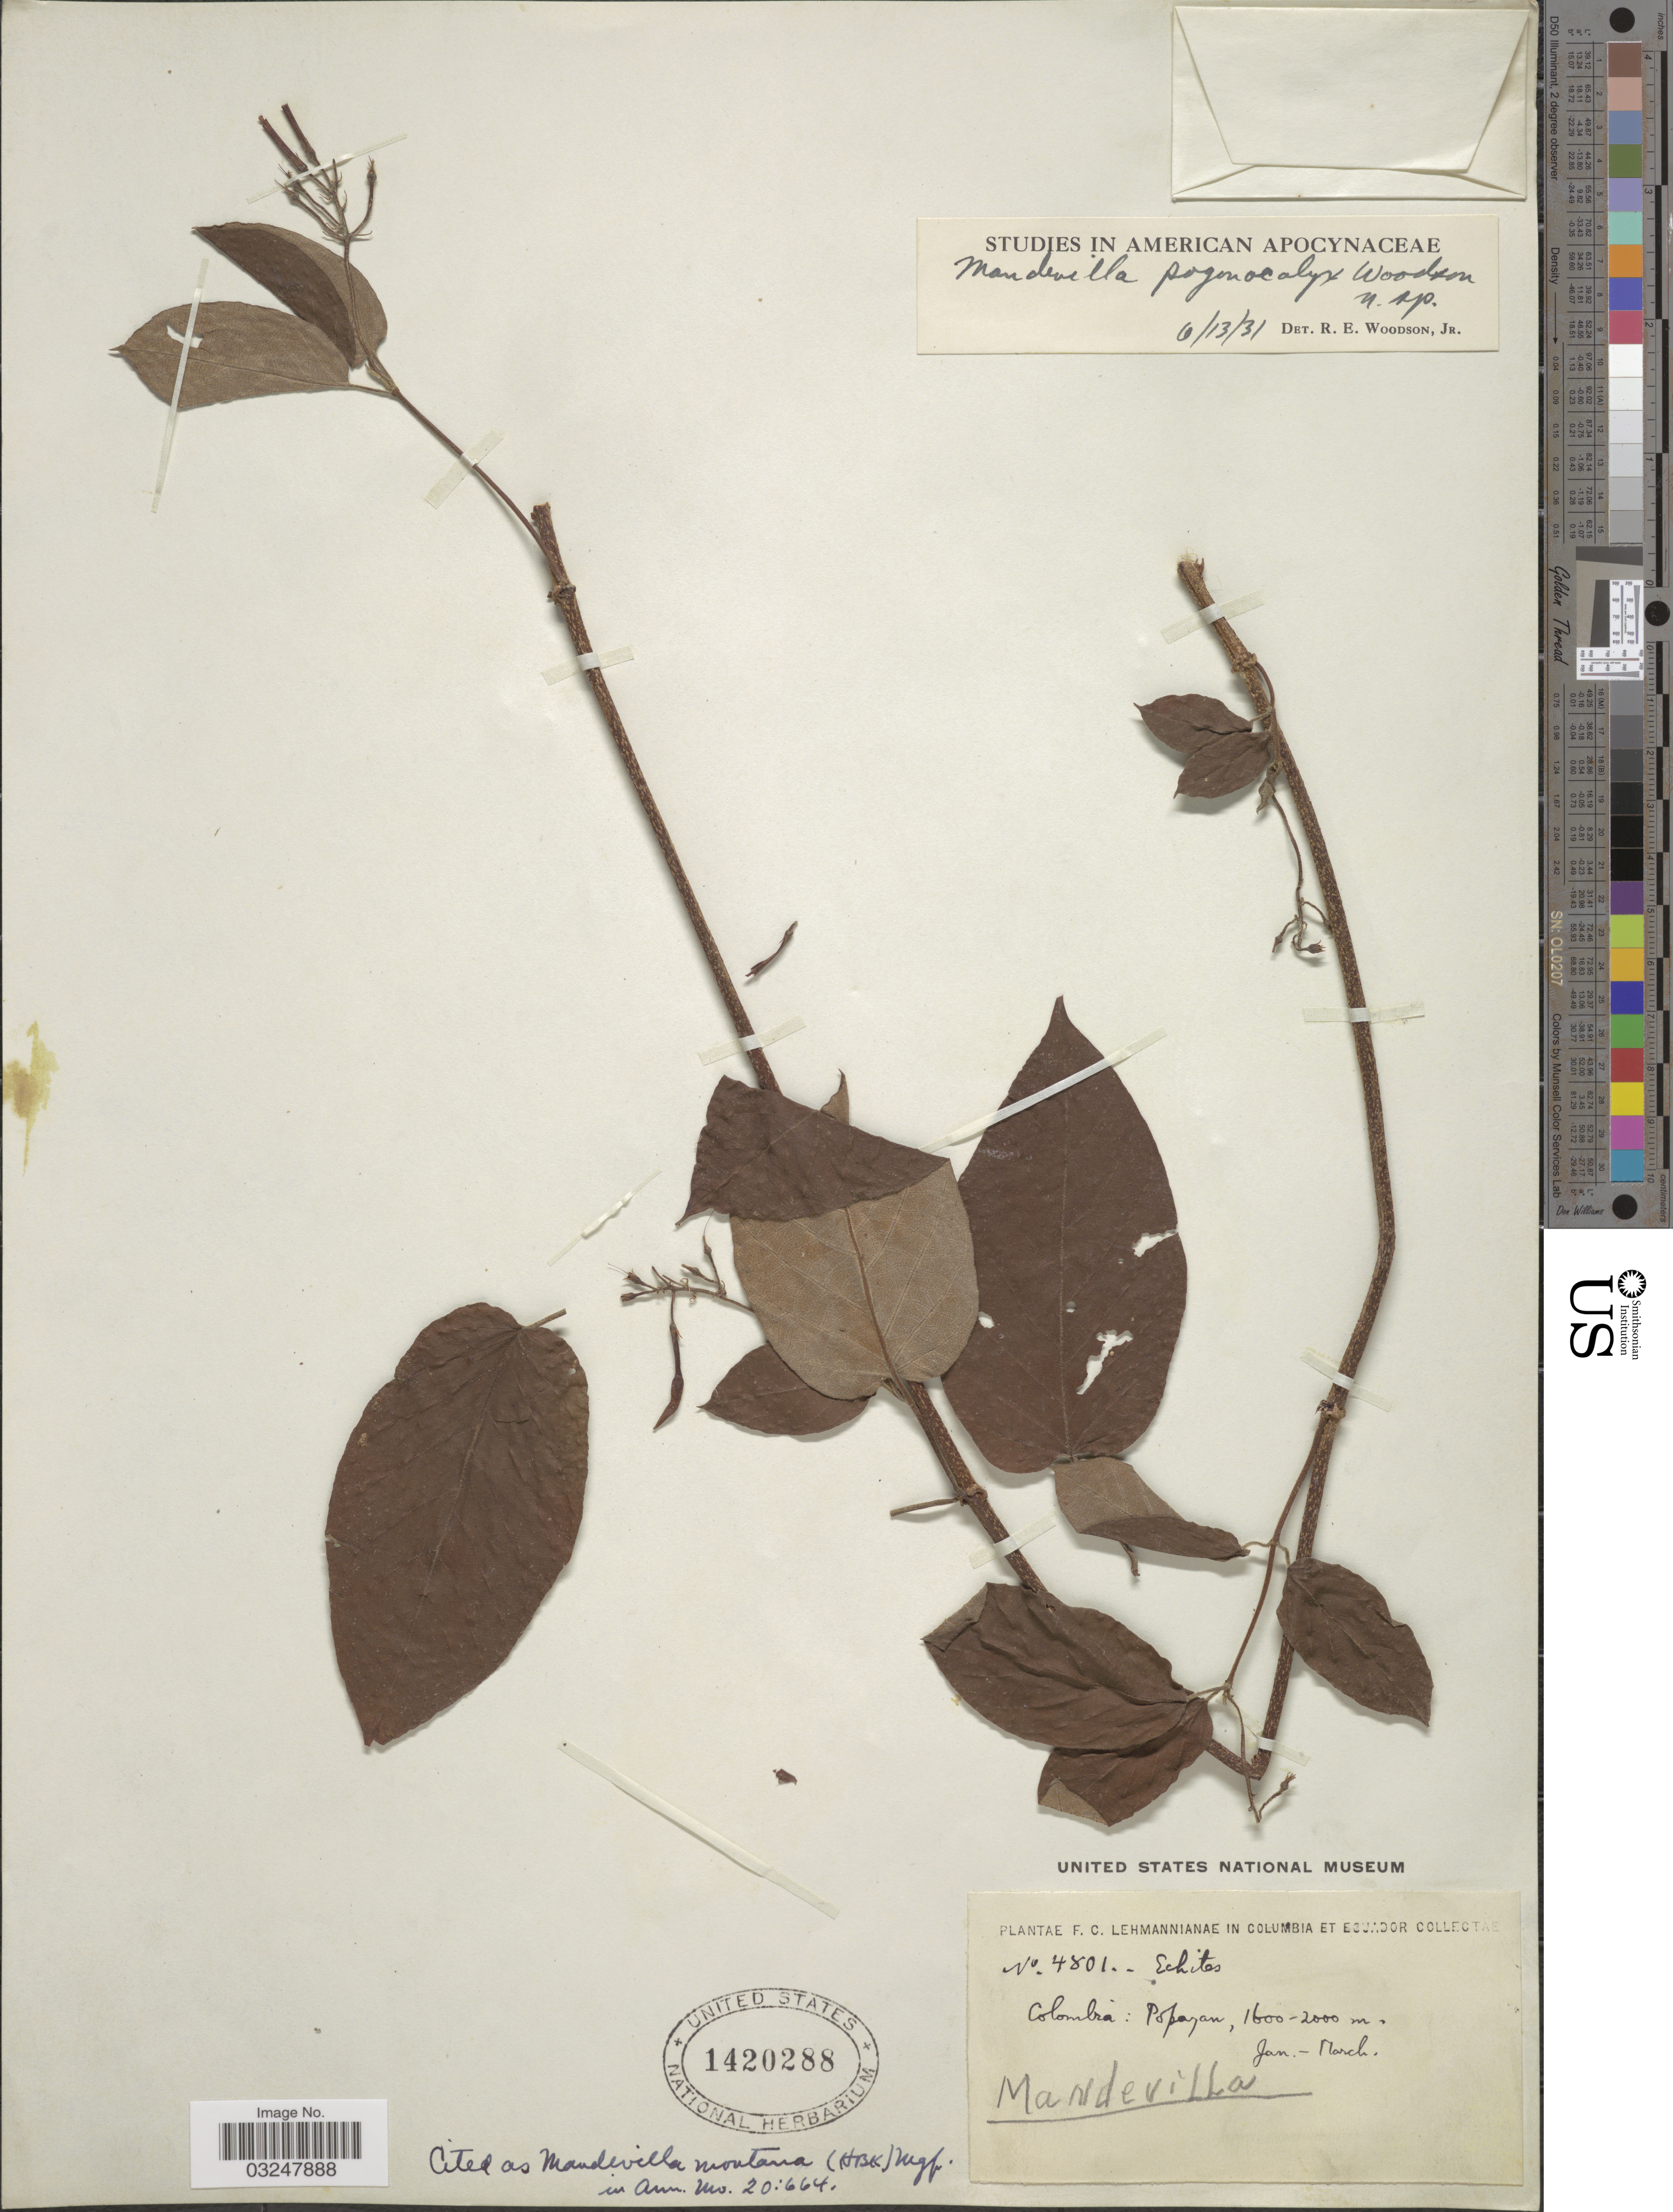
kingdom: Plantae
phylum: Tracheophyta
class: Magnoliopsida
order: Gentianales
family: Apocynaceae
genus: Mandevilla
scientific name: Mandevilla montana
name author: (Kunth) Markgr.-Dann.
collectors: F. C. Lehmann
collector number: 4801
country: Colombia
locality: Popayan.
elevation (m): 1600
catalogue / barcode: US 1420288